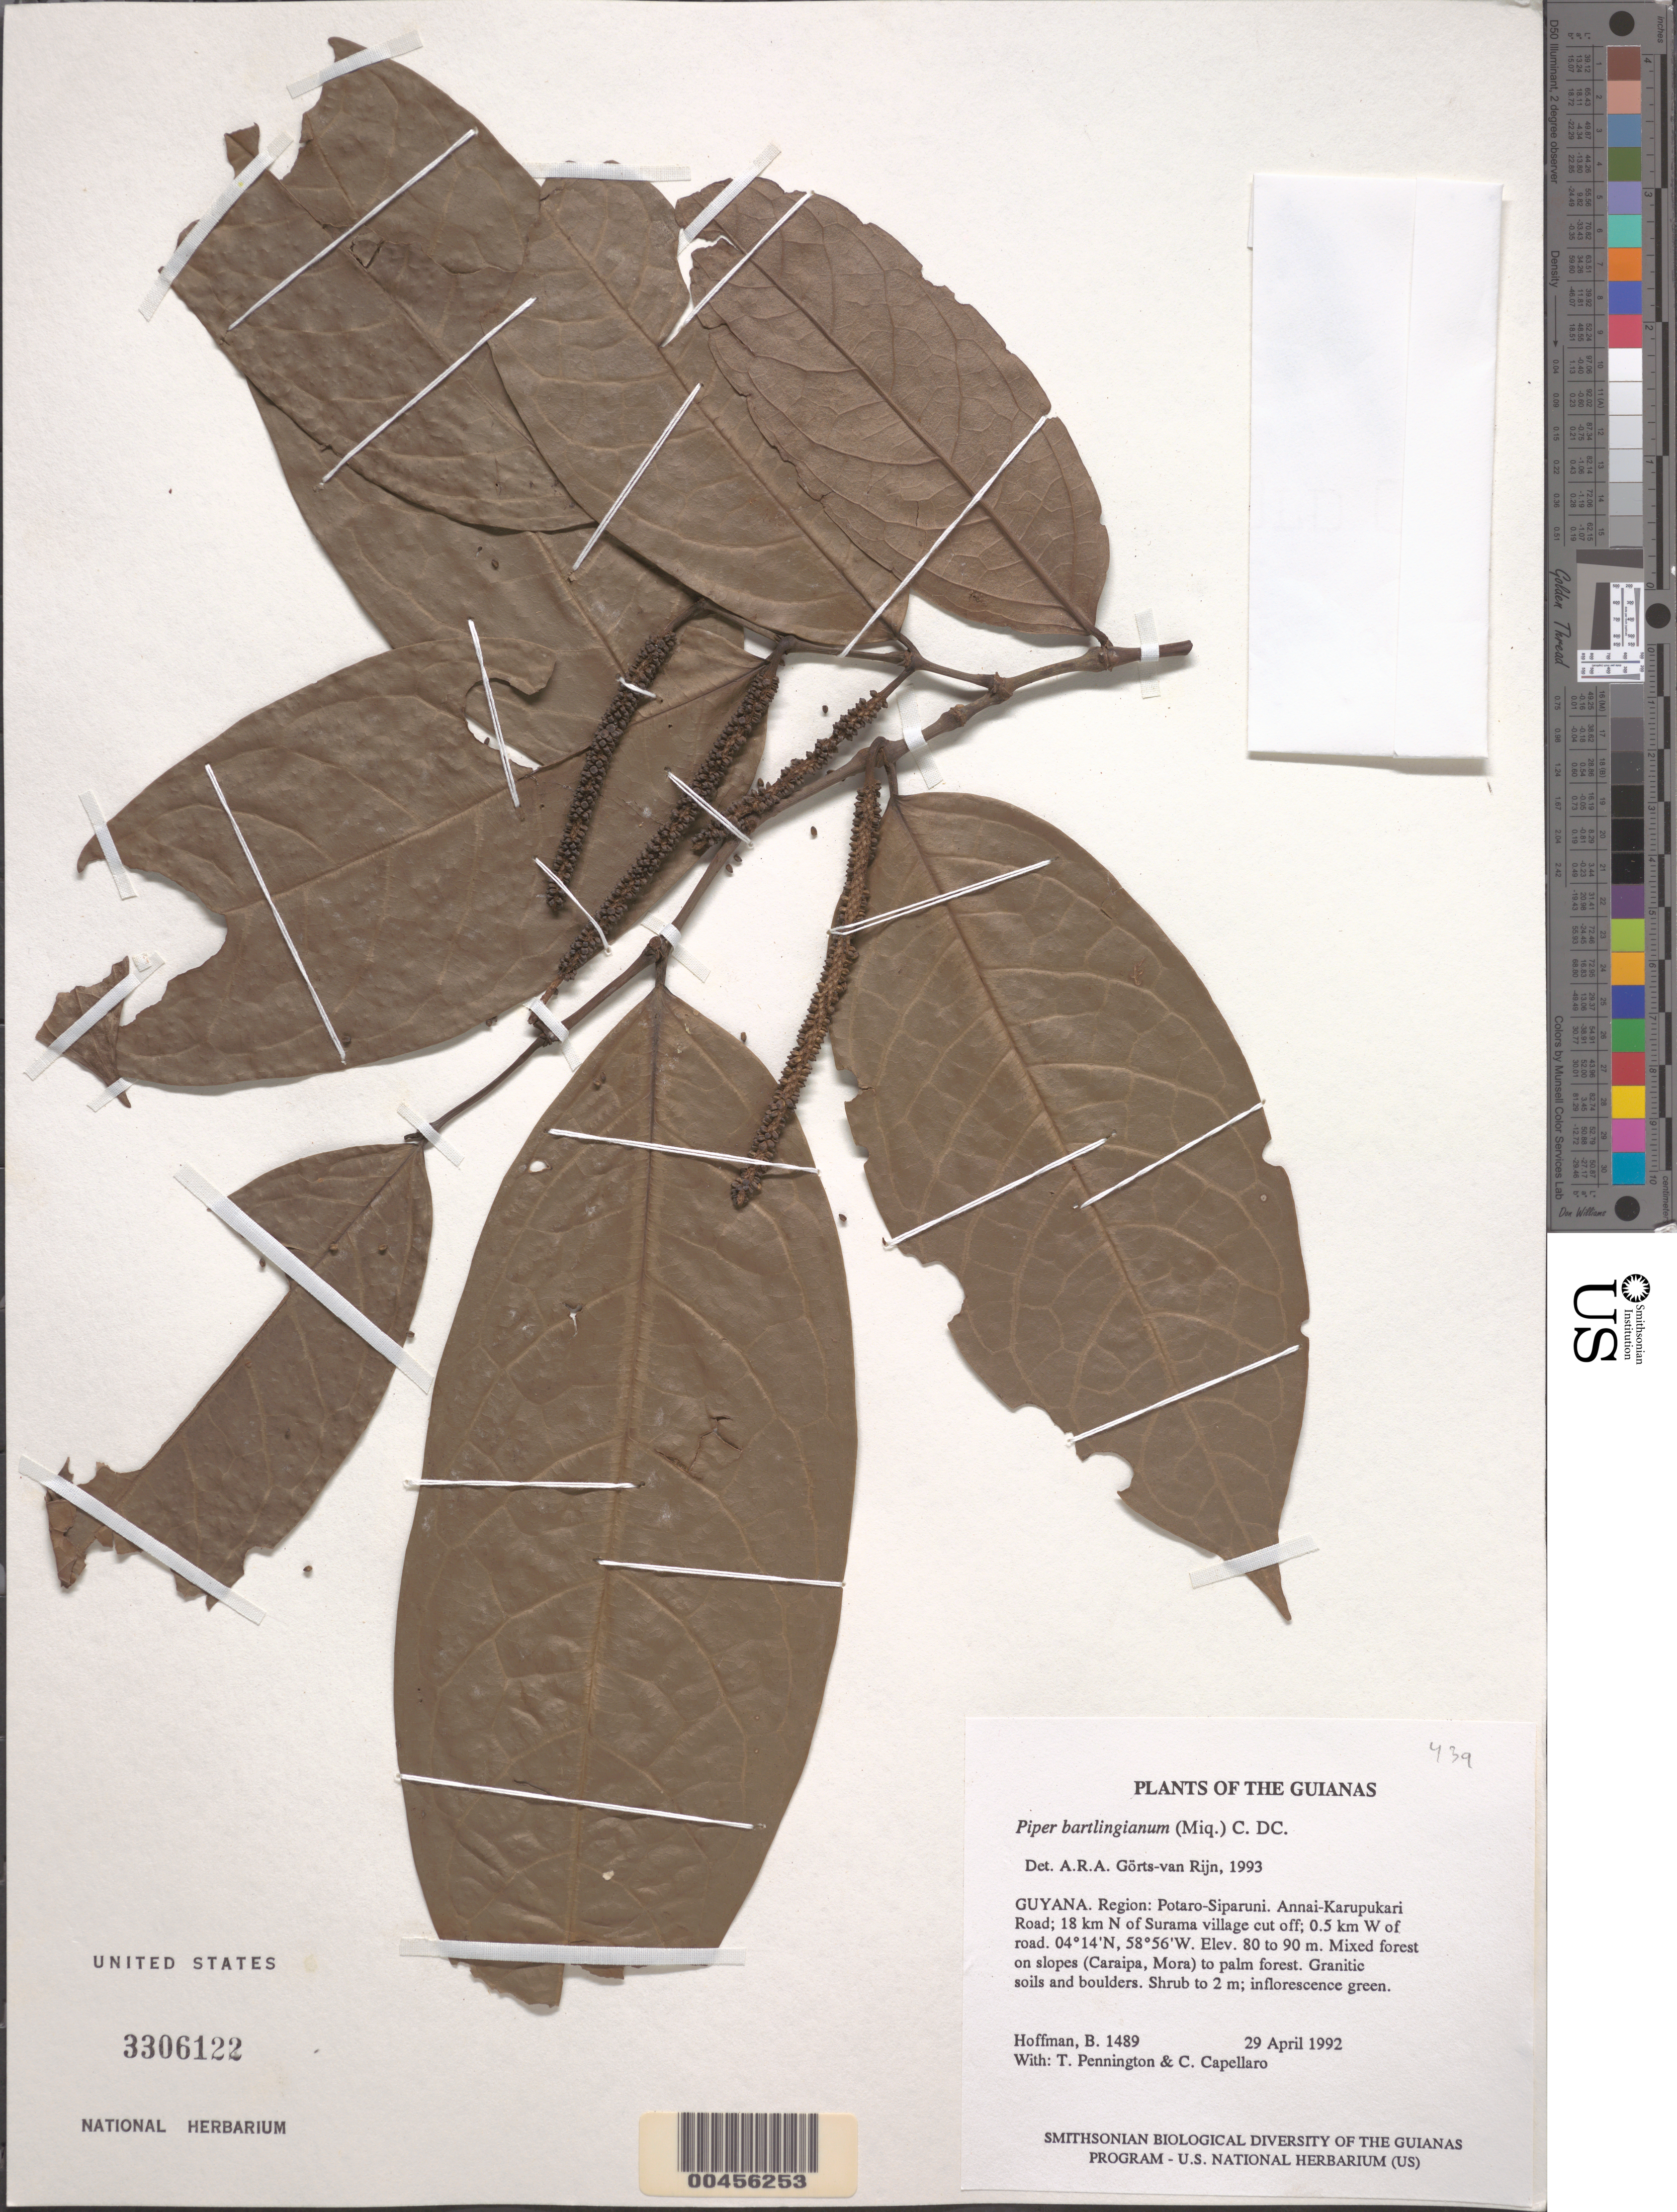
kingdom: Plantae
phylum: Tracheophyta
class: Magnoliopsida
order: Piperales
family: Piperaceae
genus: Piper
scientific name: Piper bartlingianum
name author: (Miq.) C. DC.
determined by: Görts-van Rijn, A. R. A.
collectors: B. Hoffman, R. T. Pennington & C. Capellaro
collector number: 1489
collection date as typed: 29 April 1992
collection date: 1992-04-29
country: Guyana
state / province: Potaro-Siparuni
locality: Annai-Karupukari Road; 18 km N of Surama village cut off; 0.5 km W of road. Iwokrama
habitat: Mixed forest on slopes (Caraipa, Mora) to palm forest. Granitic soils and boulders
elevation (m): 80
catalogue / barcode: US 3306122